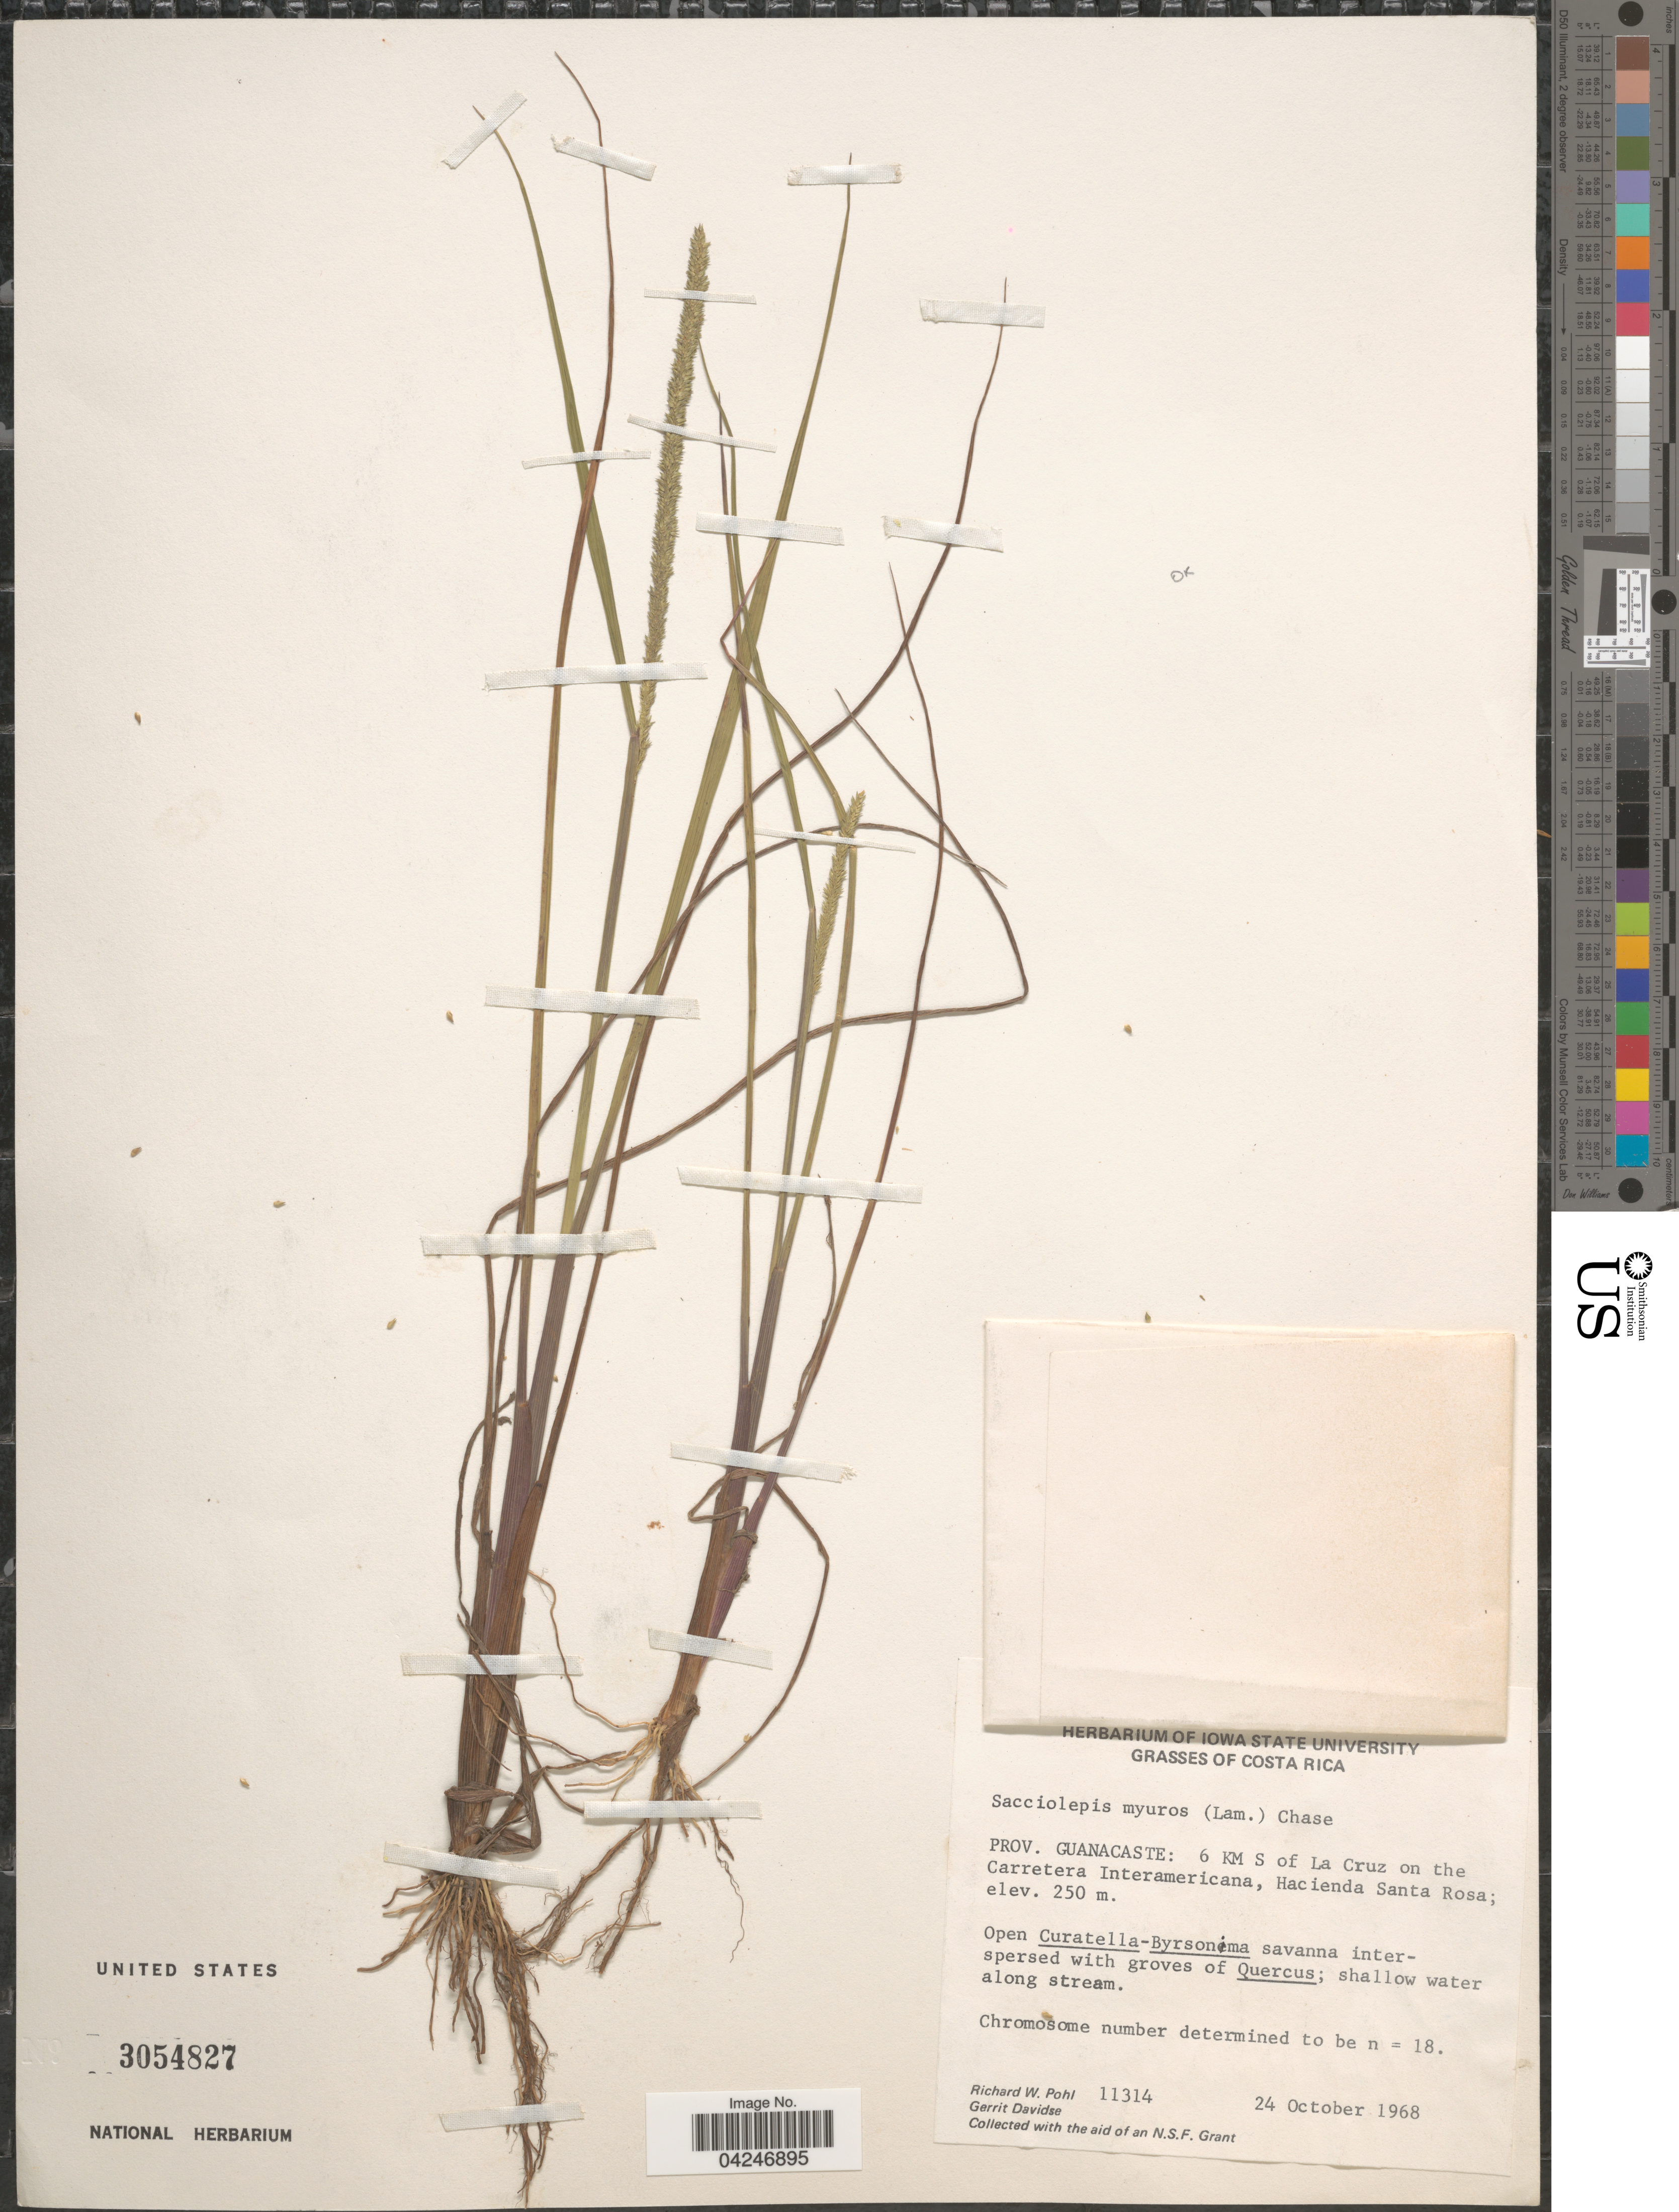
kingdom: Plantae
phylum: Tracheophyta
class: Liliopsida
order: Poales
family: Poaceae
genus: Sacciolepis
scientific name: Sacciolepis myuros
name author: (Lam.) Chase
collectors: R. W. Pohl & G. Davidse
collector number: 11314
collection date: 1968-10-24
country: Costa Rica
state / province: Guanacaste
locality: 6 KM S of La Cruz on the Carretera Interamericana, Hacienda Santa Rosa.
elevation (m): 250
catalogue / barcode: US 3054827